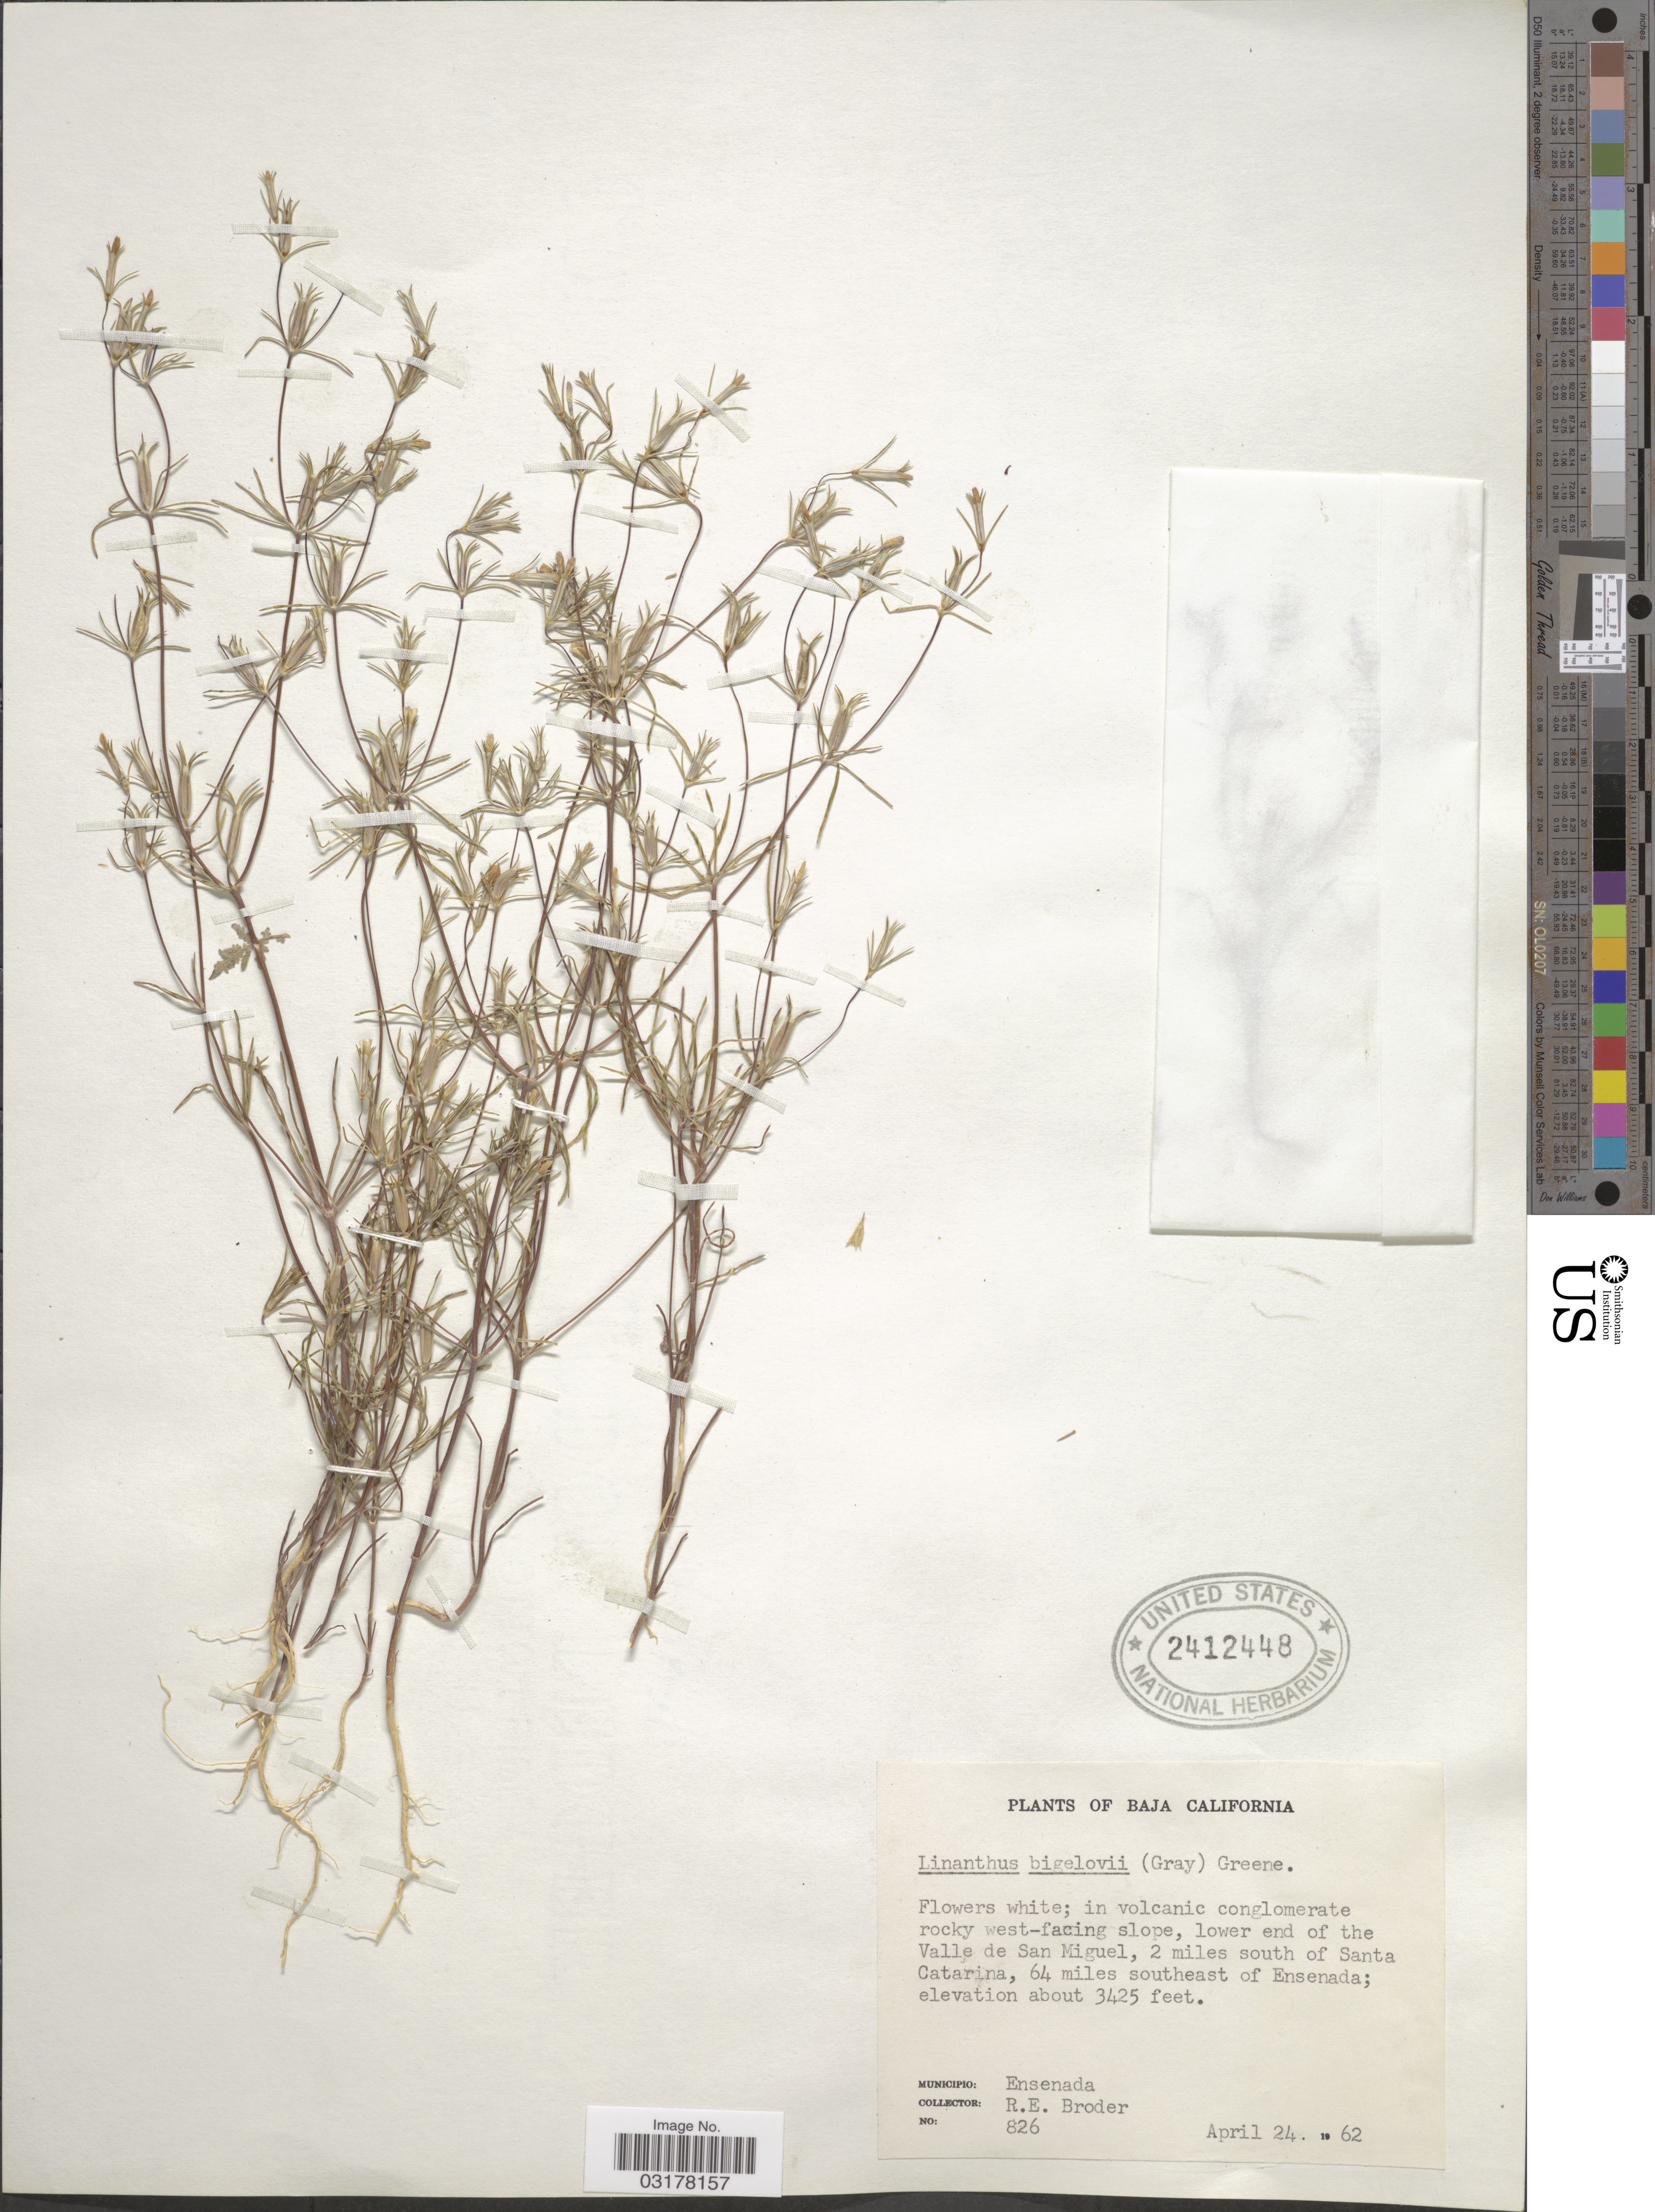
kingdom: Plantae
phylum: Tracheophyta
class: Magnoliopsida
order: Ericales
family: Polemoniaceae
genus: Linanthus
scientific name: Linanthus bigelovii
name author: (A. Gray) Greene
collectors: R. Broder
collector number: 826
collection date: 1962-04-24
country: Mexico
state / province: Baja California Norte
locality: Lower end of the Valle de San Miguel, 2 miles south of Santa Catarina, 64 miles southeast of Ensenada. Municipio: Ensenada.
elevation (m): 1044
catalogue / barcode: US 2412448